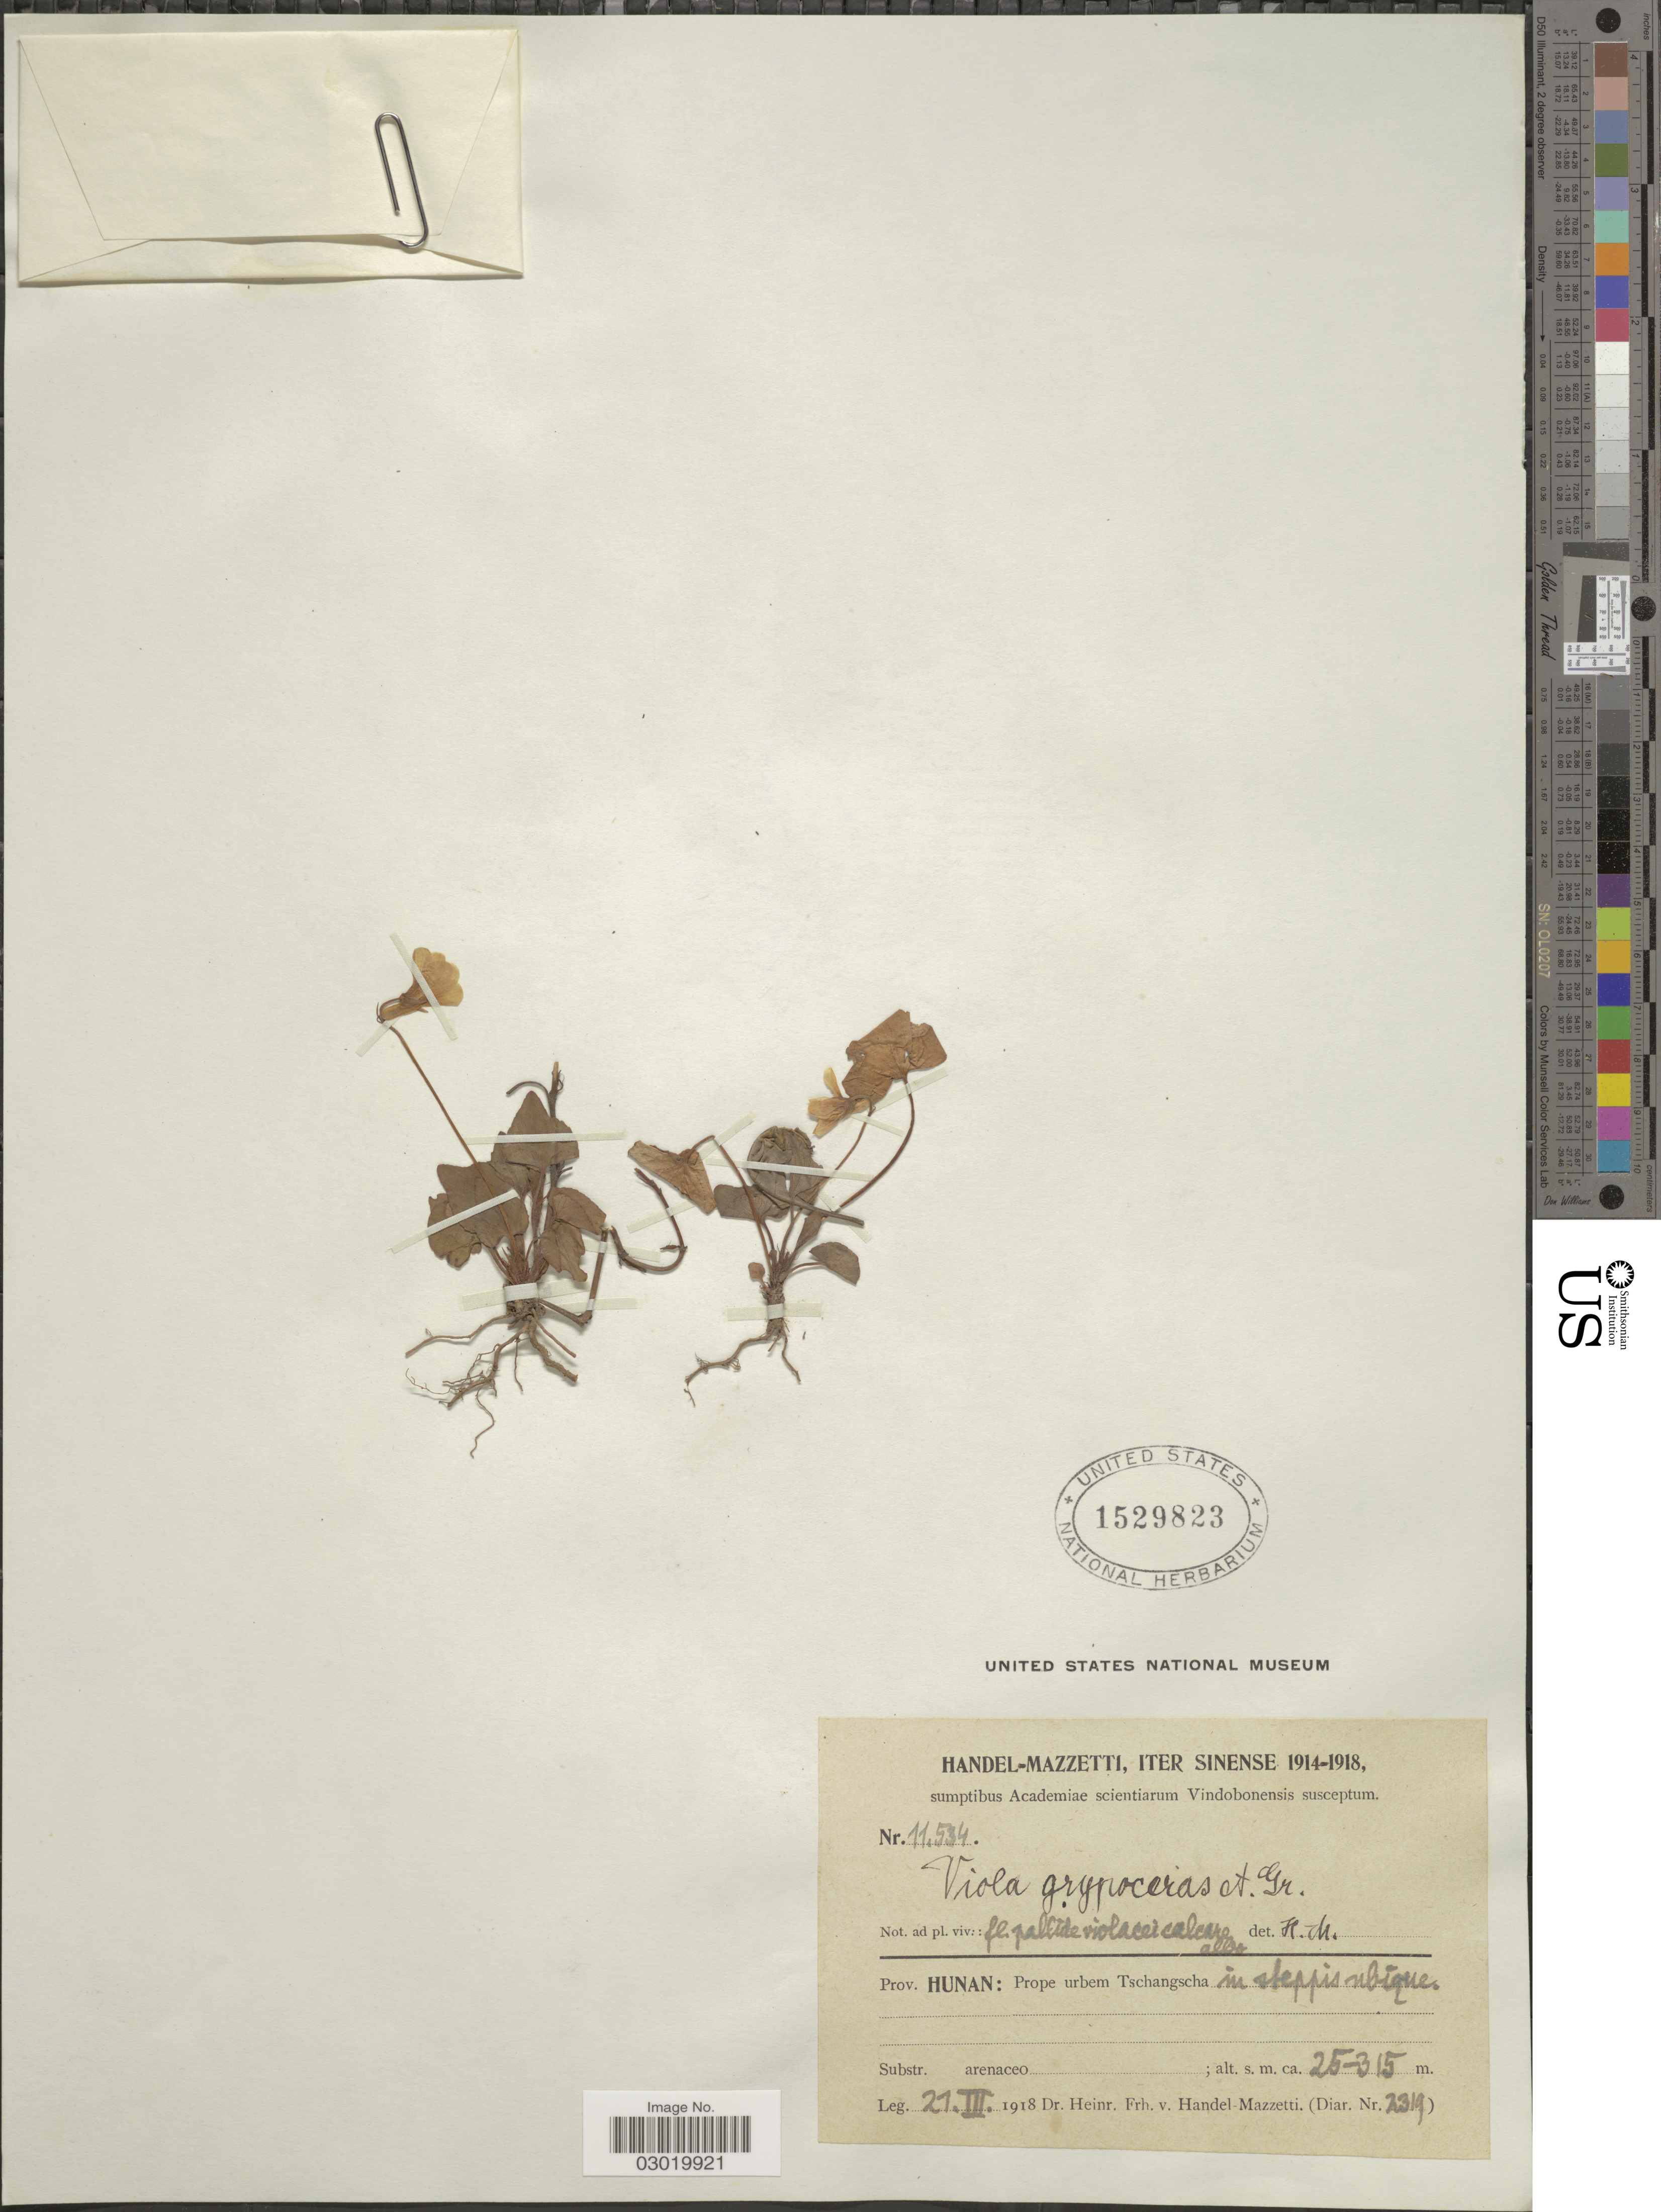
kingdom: Plantae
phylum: Tracheophyta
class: Magnoliopsida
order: Malpighiales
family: Violaceae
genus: Viola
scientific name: Viola grypoceras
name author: A. Gray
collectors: H. Handel-Mazzetti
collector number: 11534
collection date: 1918-03-21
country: China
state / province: Hunan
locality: Prov. Hunan: Prope urbem Yschangscha in steppis ubique.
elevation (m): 25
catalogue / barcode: US 1529823